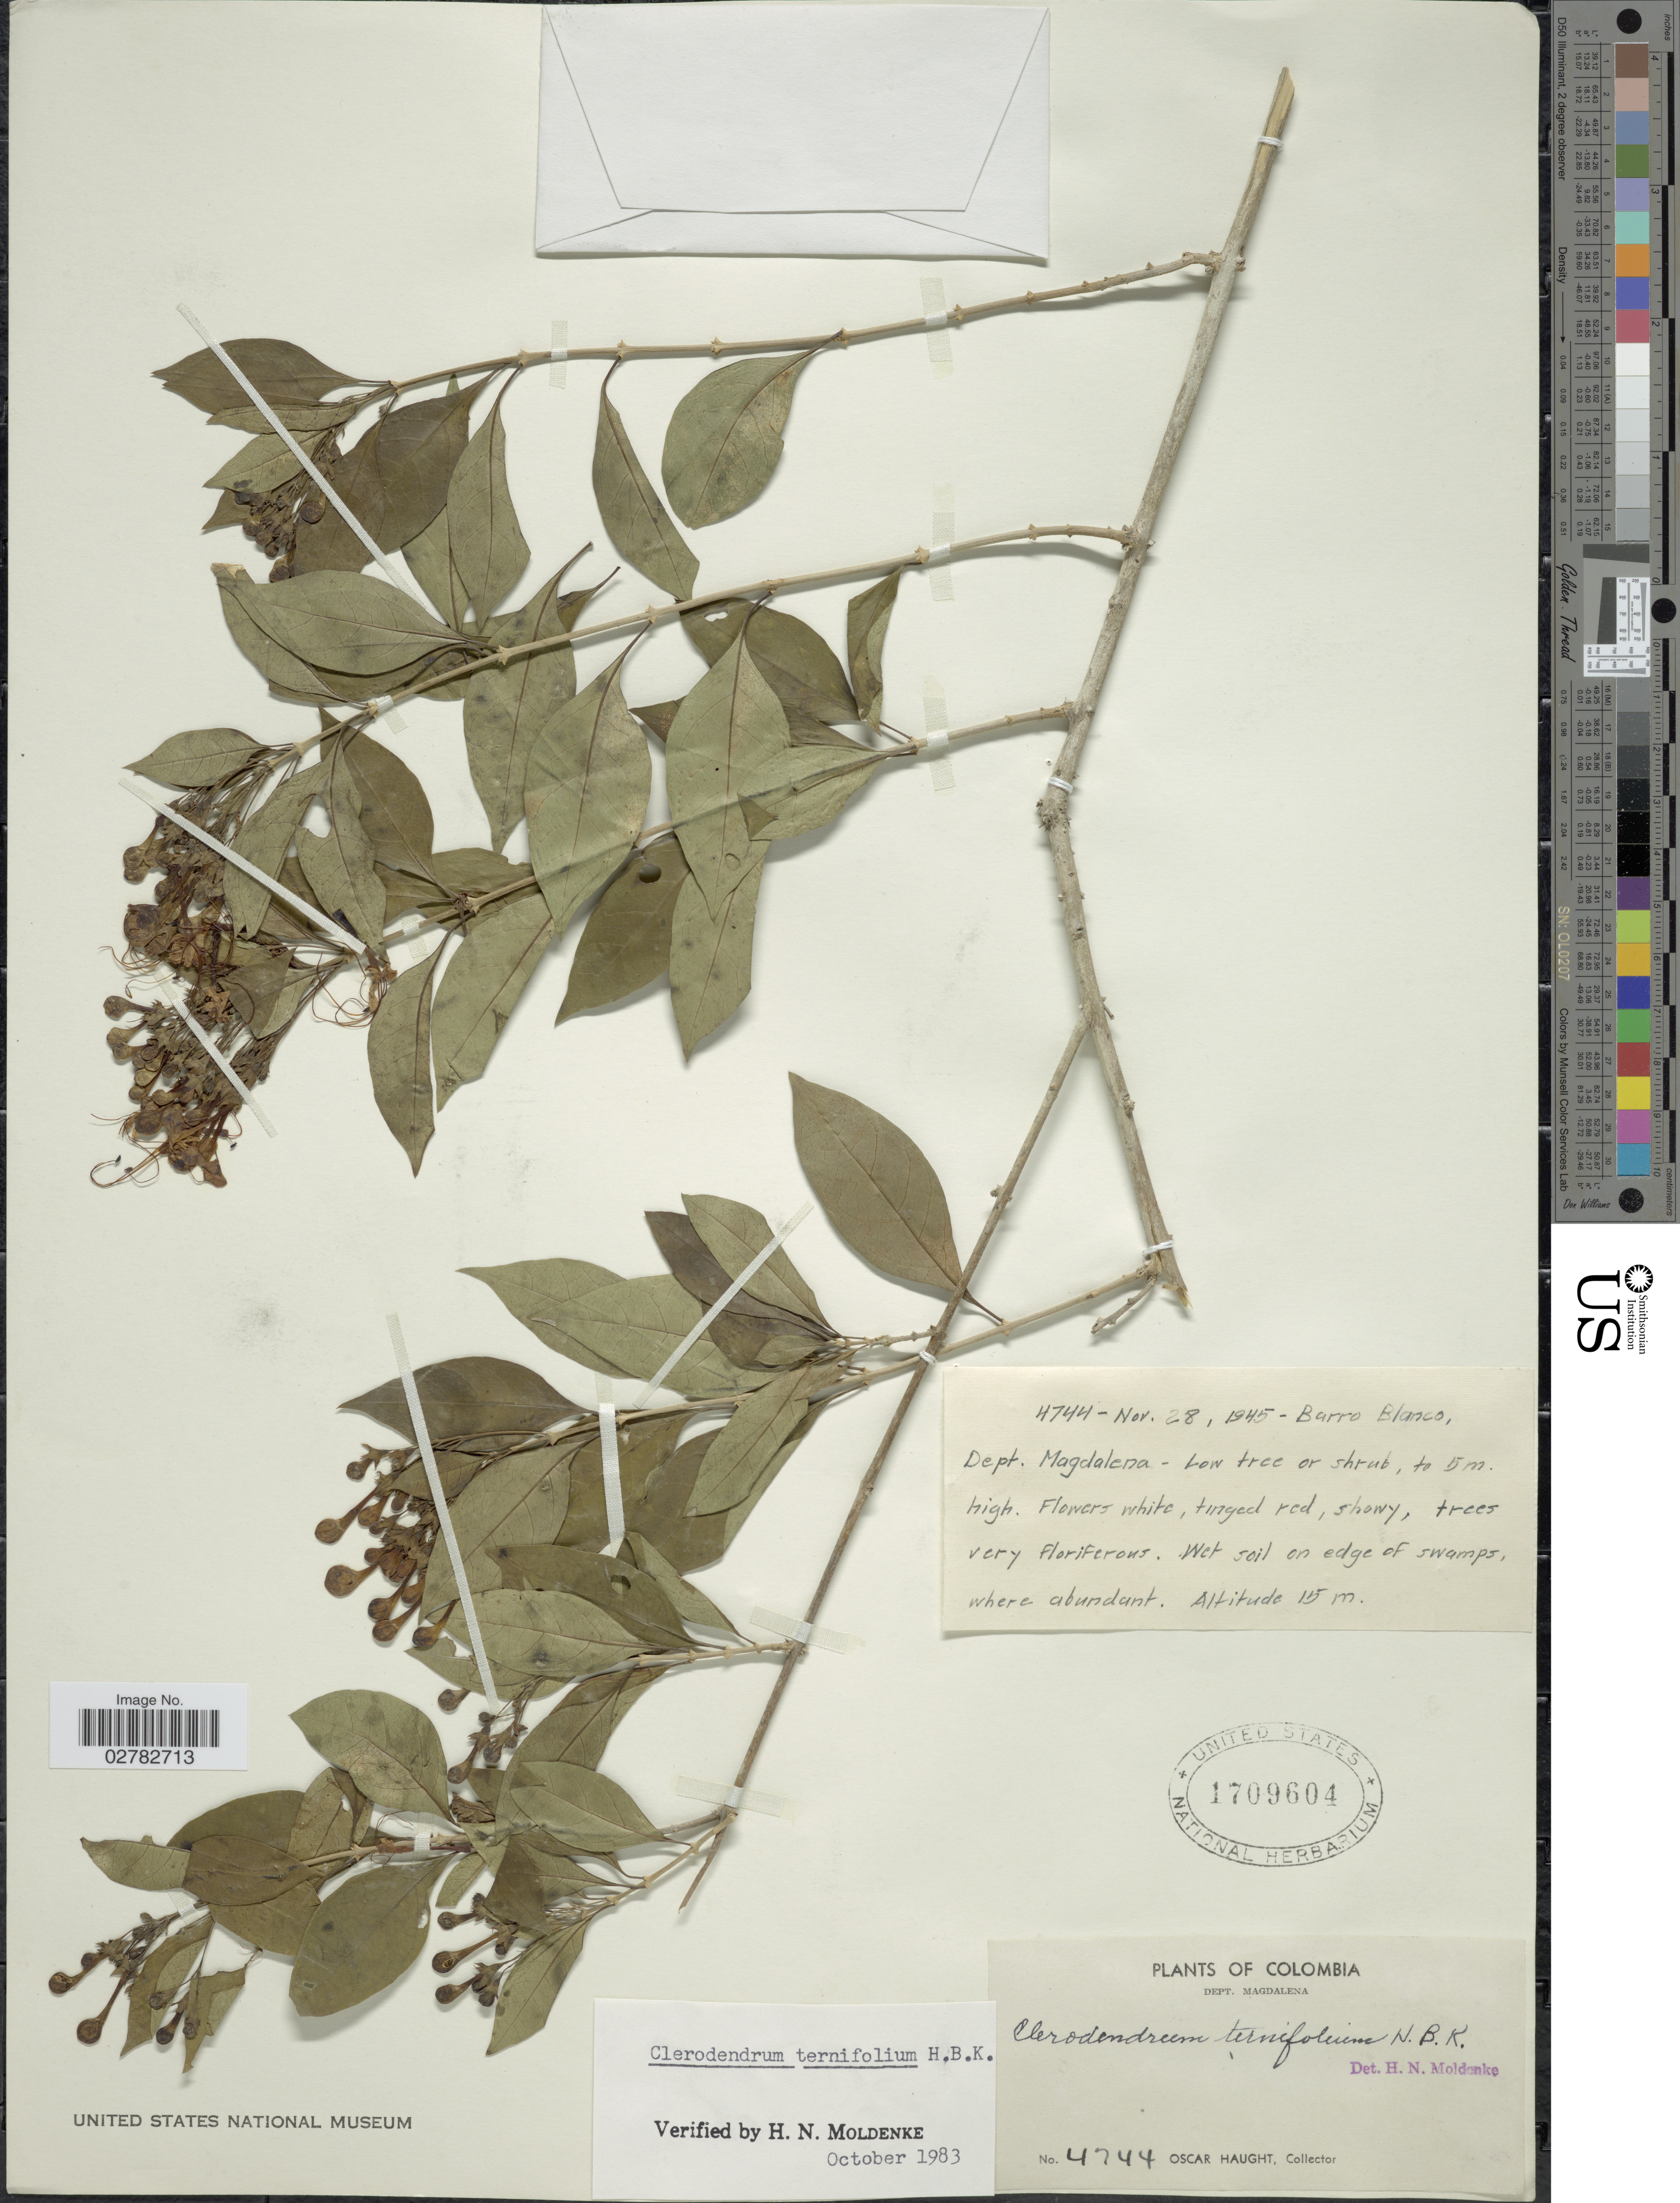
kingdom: Plantae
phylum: Tracheophyta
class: Magnoliopsida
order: Lamiales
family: Lamiaceae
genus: Clerodendrum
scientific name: Clerodendrum ternifolium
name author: Kunth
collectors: O. L. Haught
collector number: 4744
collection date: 1945-11-28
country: Colombia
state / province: Magdalena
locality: Barro Blanco. Dept. Magdalena.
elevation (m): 15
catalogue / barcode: US 1709604